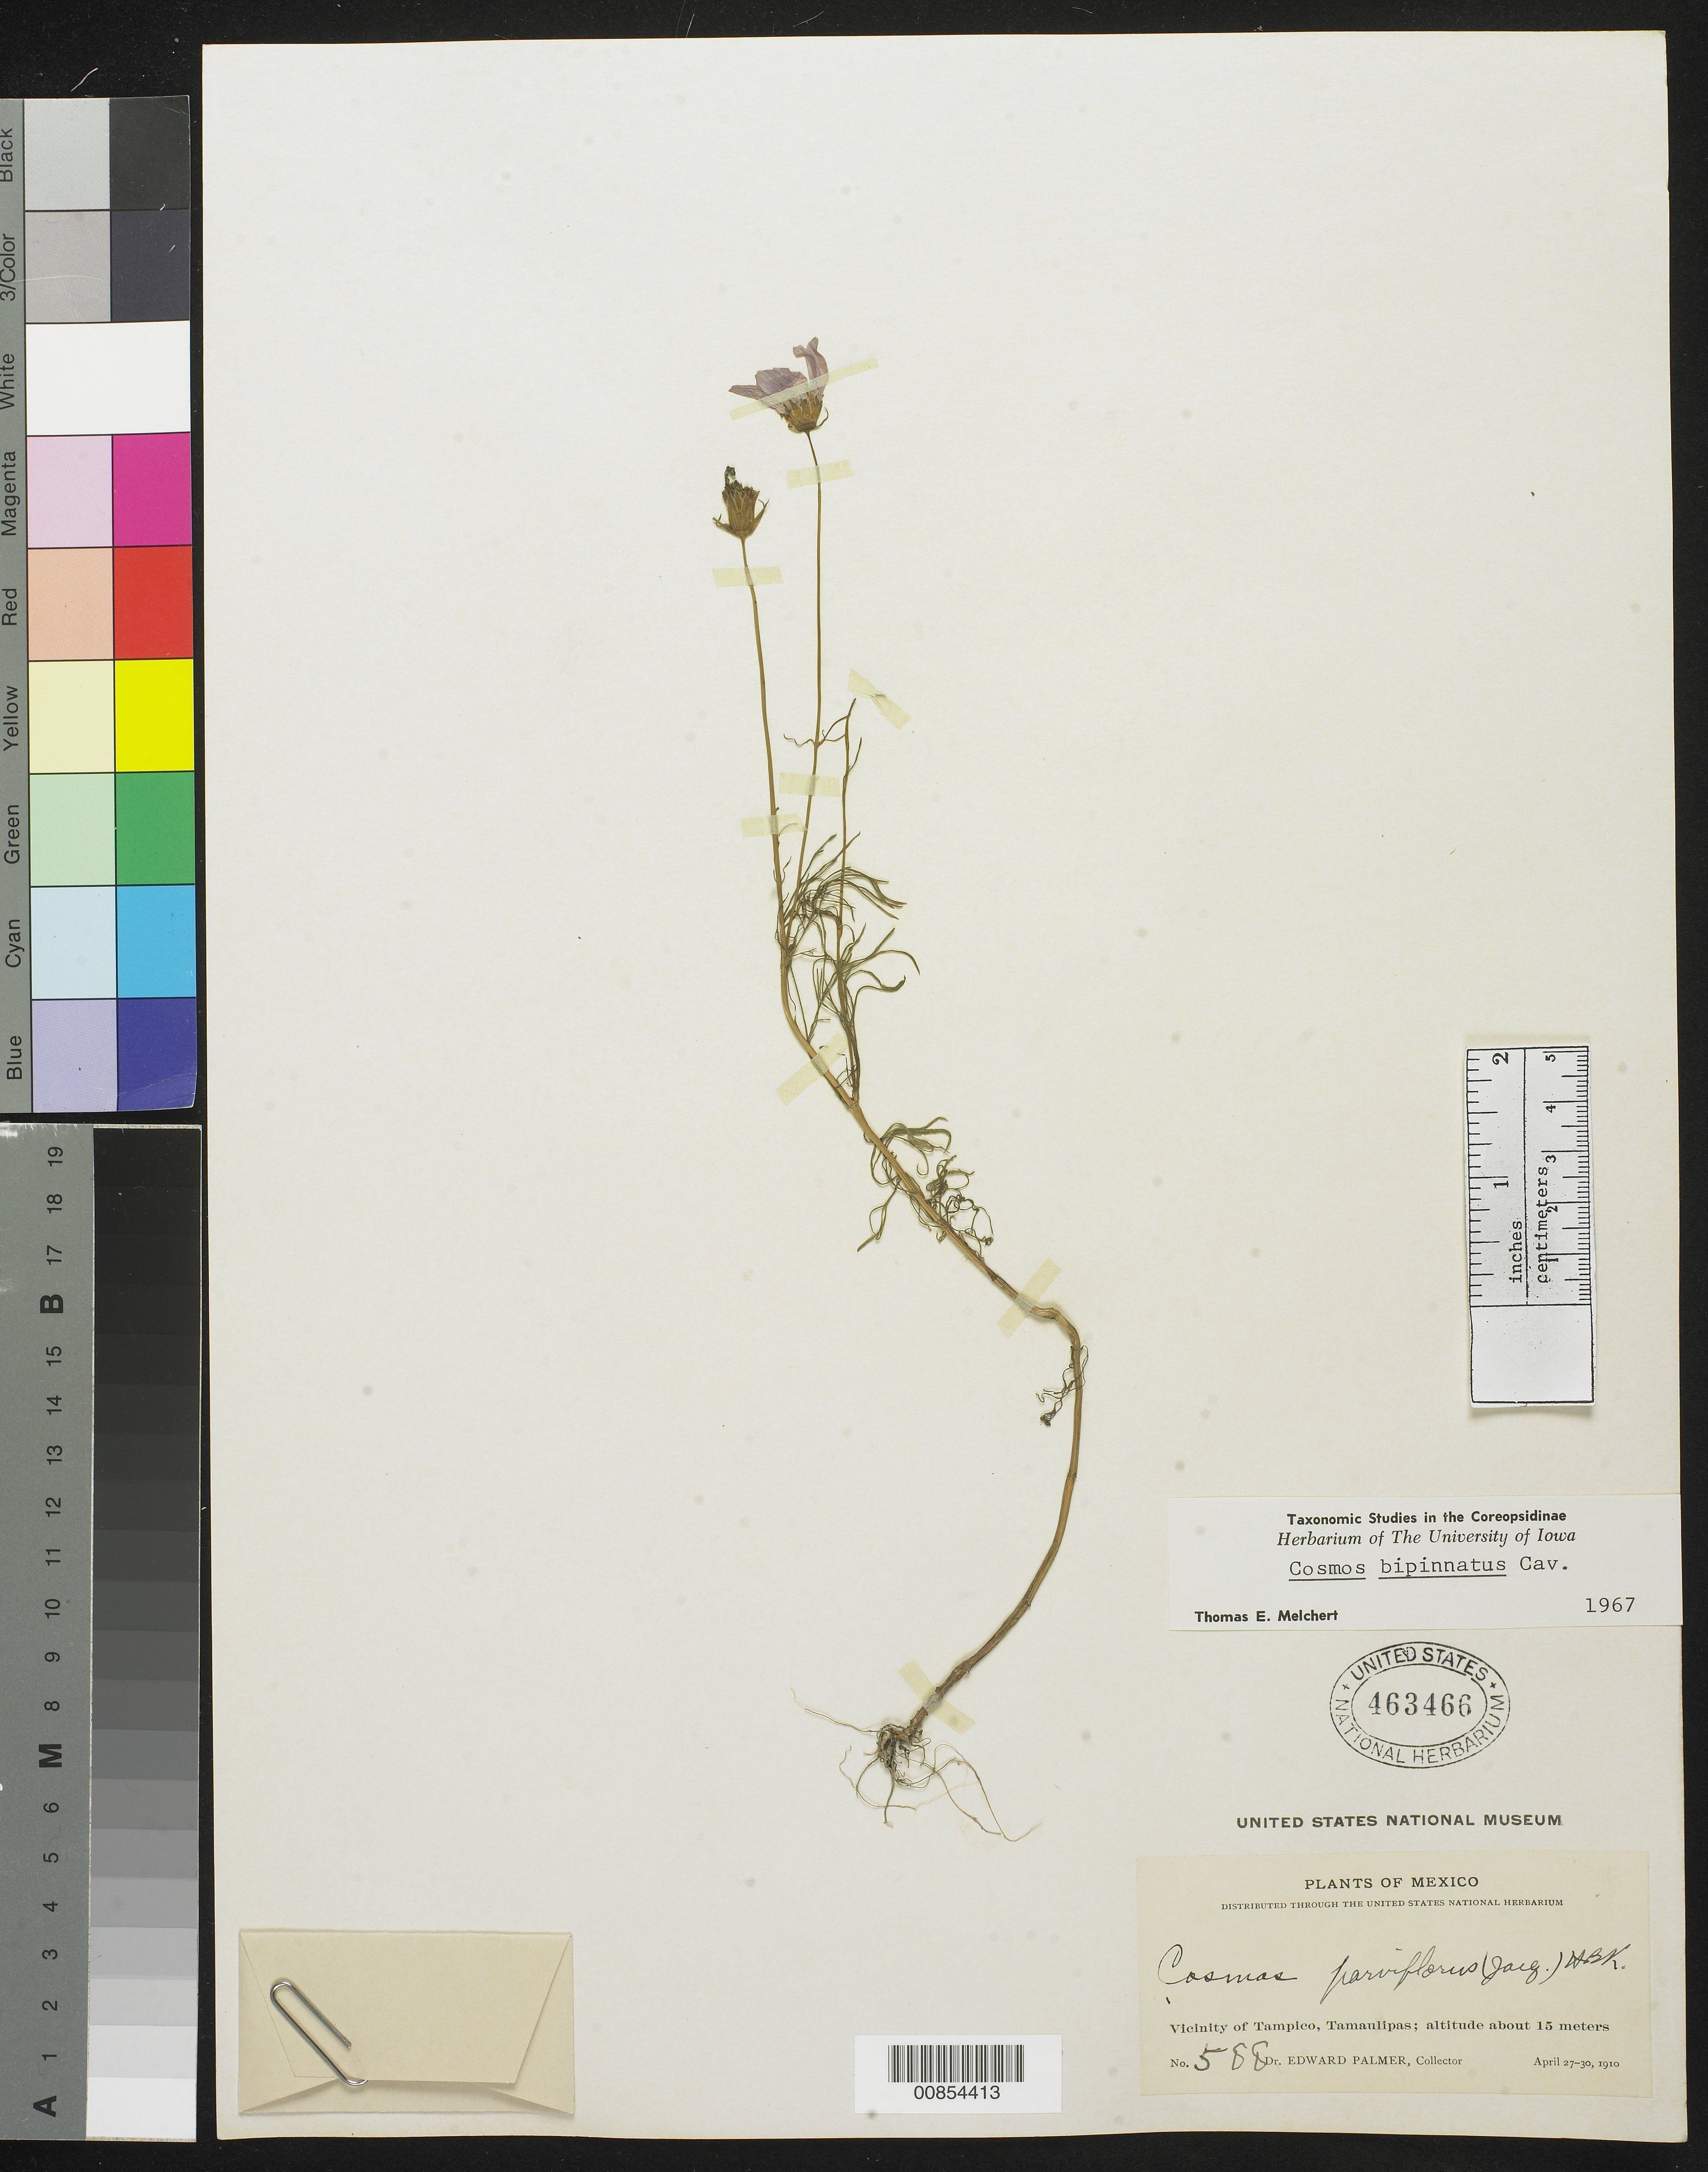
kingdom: Plantae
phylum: Tracheophyta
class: Magnoliopsida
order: Asterales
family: Asteraceae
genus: Cosmos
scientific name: Cosmos bipinnatus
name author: Cav.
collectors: E. Palmer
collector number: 588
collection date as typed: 27 Apr 1910 to 30 Apr 1910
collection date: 1910-04-27/1910-04-30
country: Mexico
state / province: Tamaulipas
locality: Vicinity of Tampico, Tamaulipas.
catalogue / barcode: US 463466